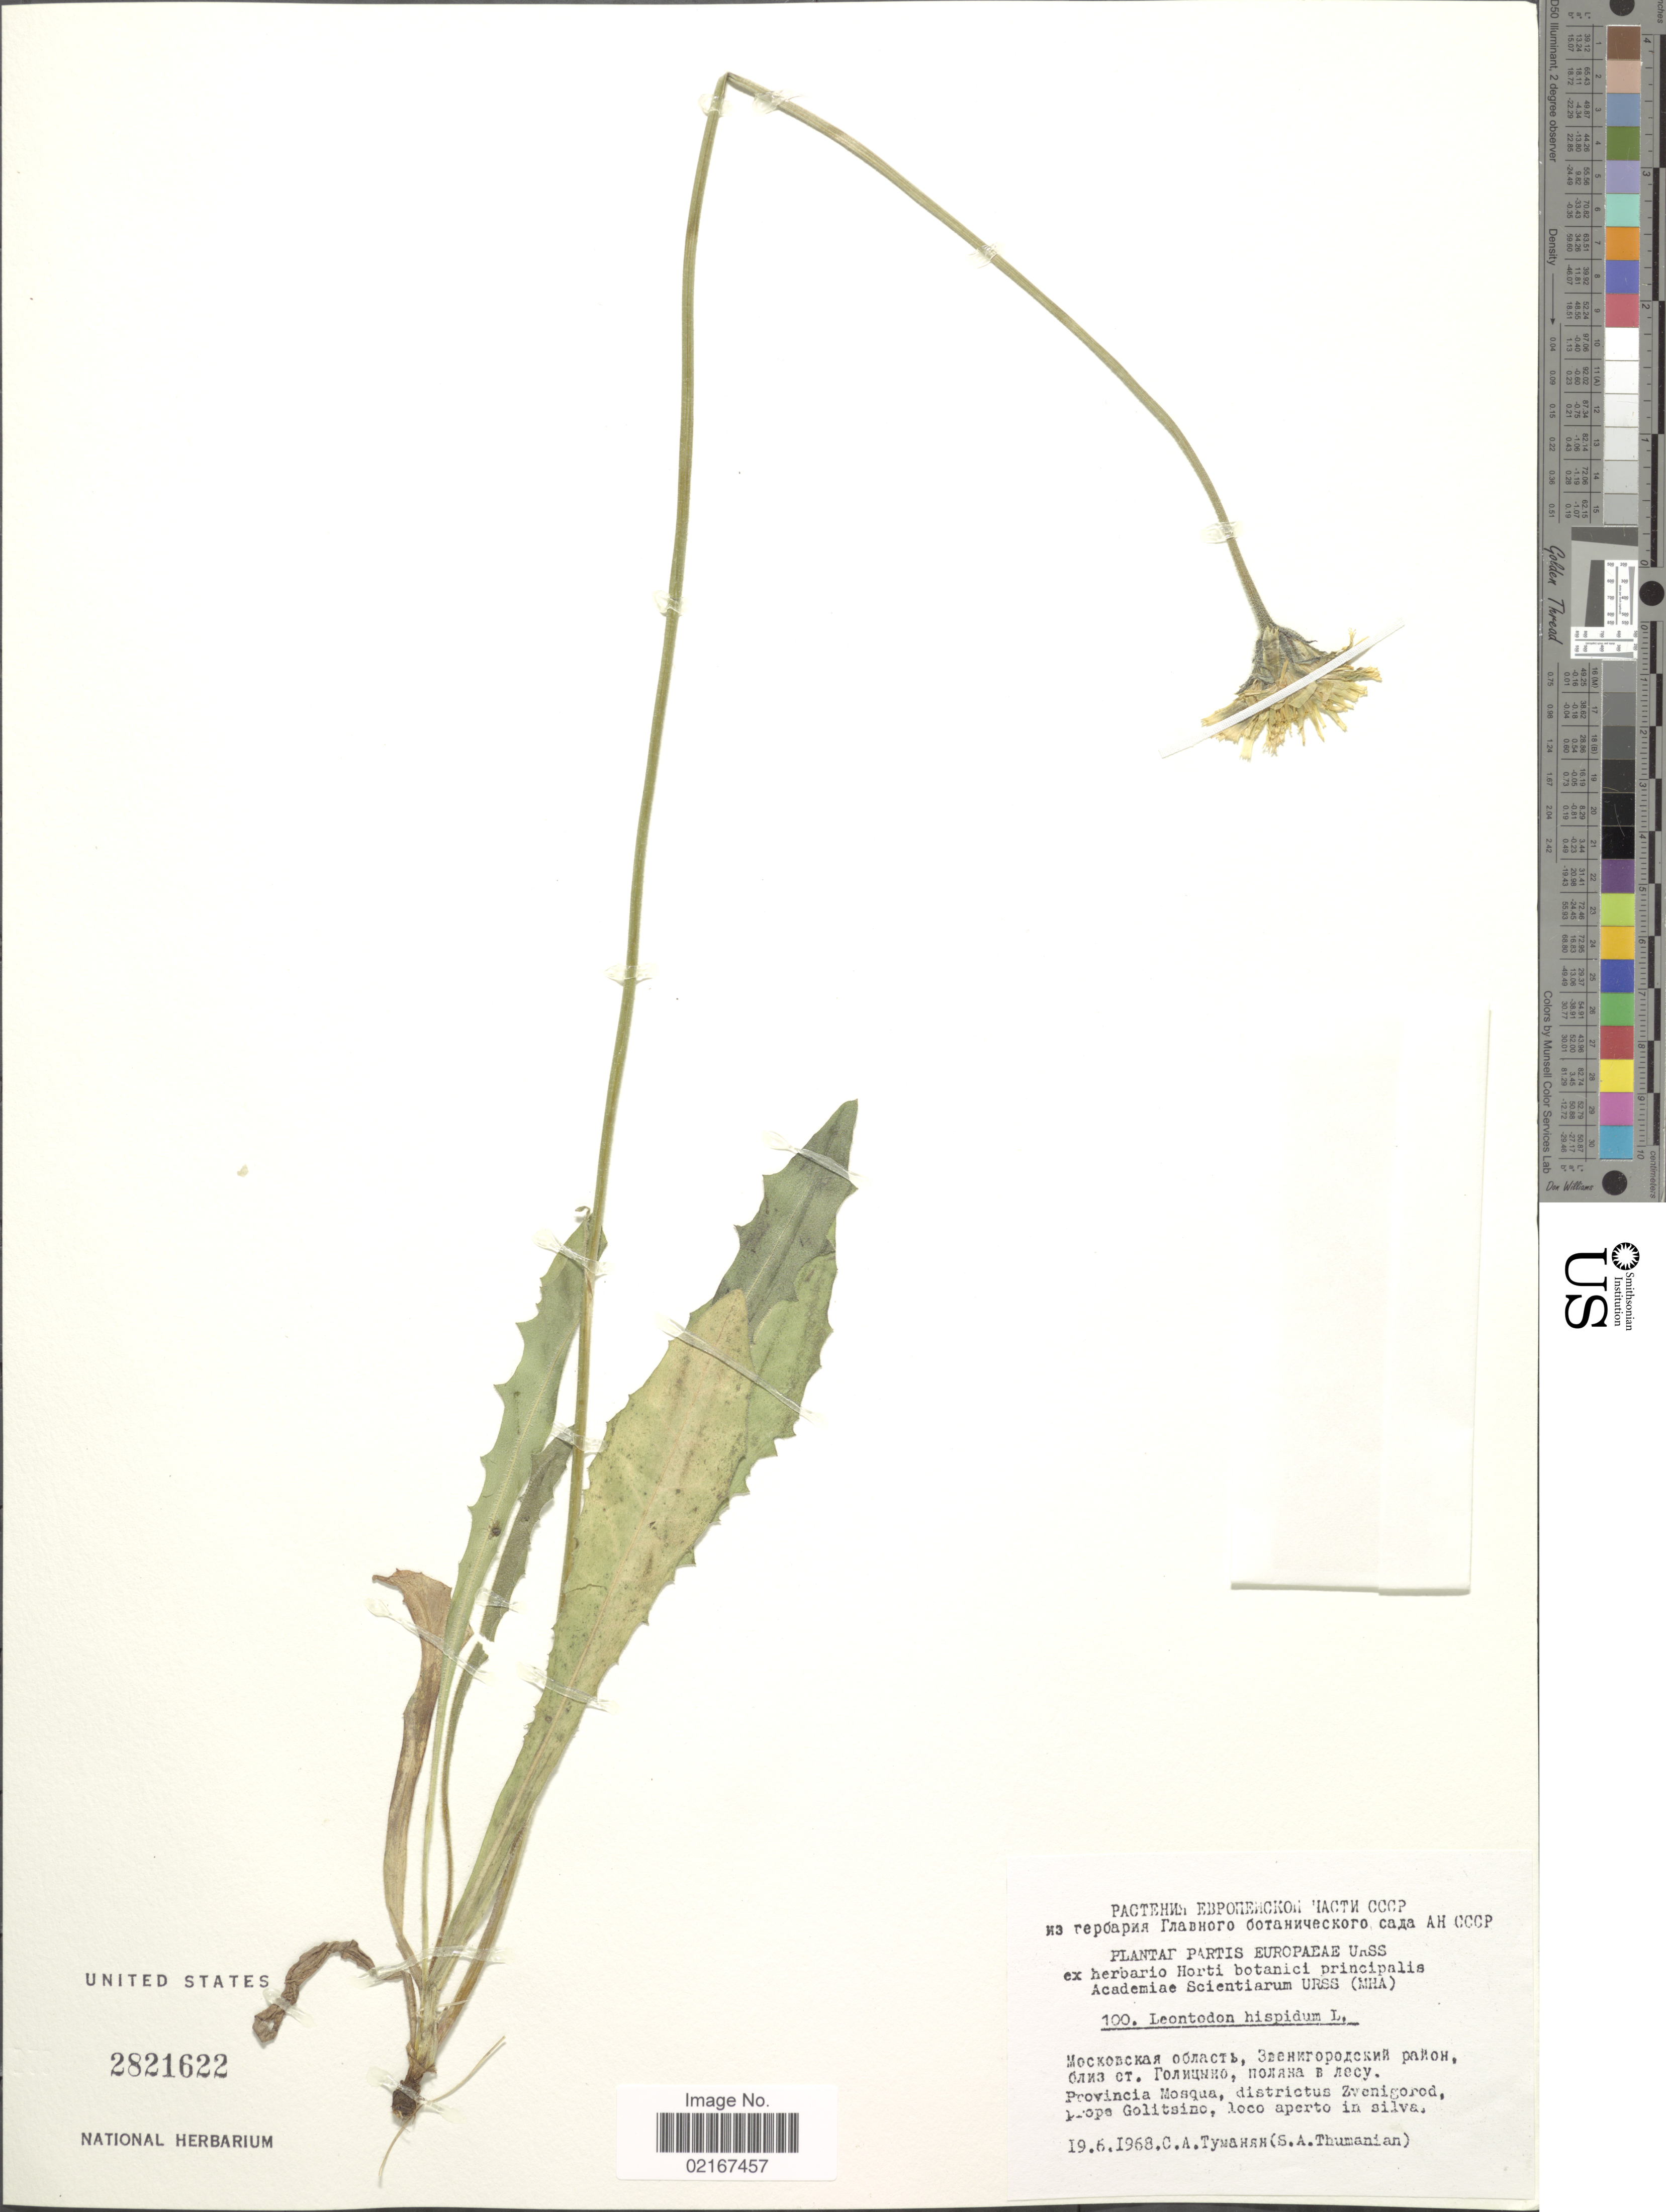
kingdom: Plantae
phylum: Tracheophyta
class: Magnoliopsida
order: Asterales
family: Asteraceae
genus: Leontodon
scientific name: Leontodon hispidus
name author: L.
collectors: S. Thumanian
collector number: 100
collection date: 1968-06-19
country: Russian Federation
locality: Partis Europaeae U [illegible text]SS, Provincia Mosqua, districtus Zvenigorod, prope Golitsino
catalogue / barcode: US 2821622